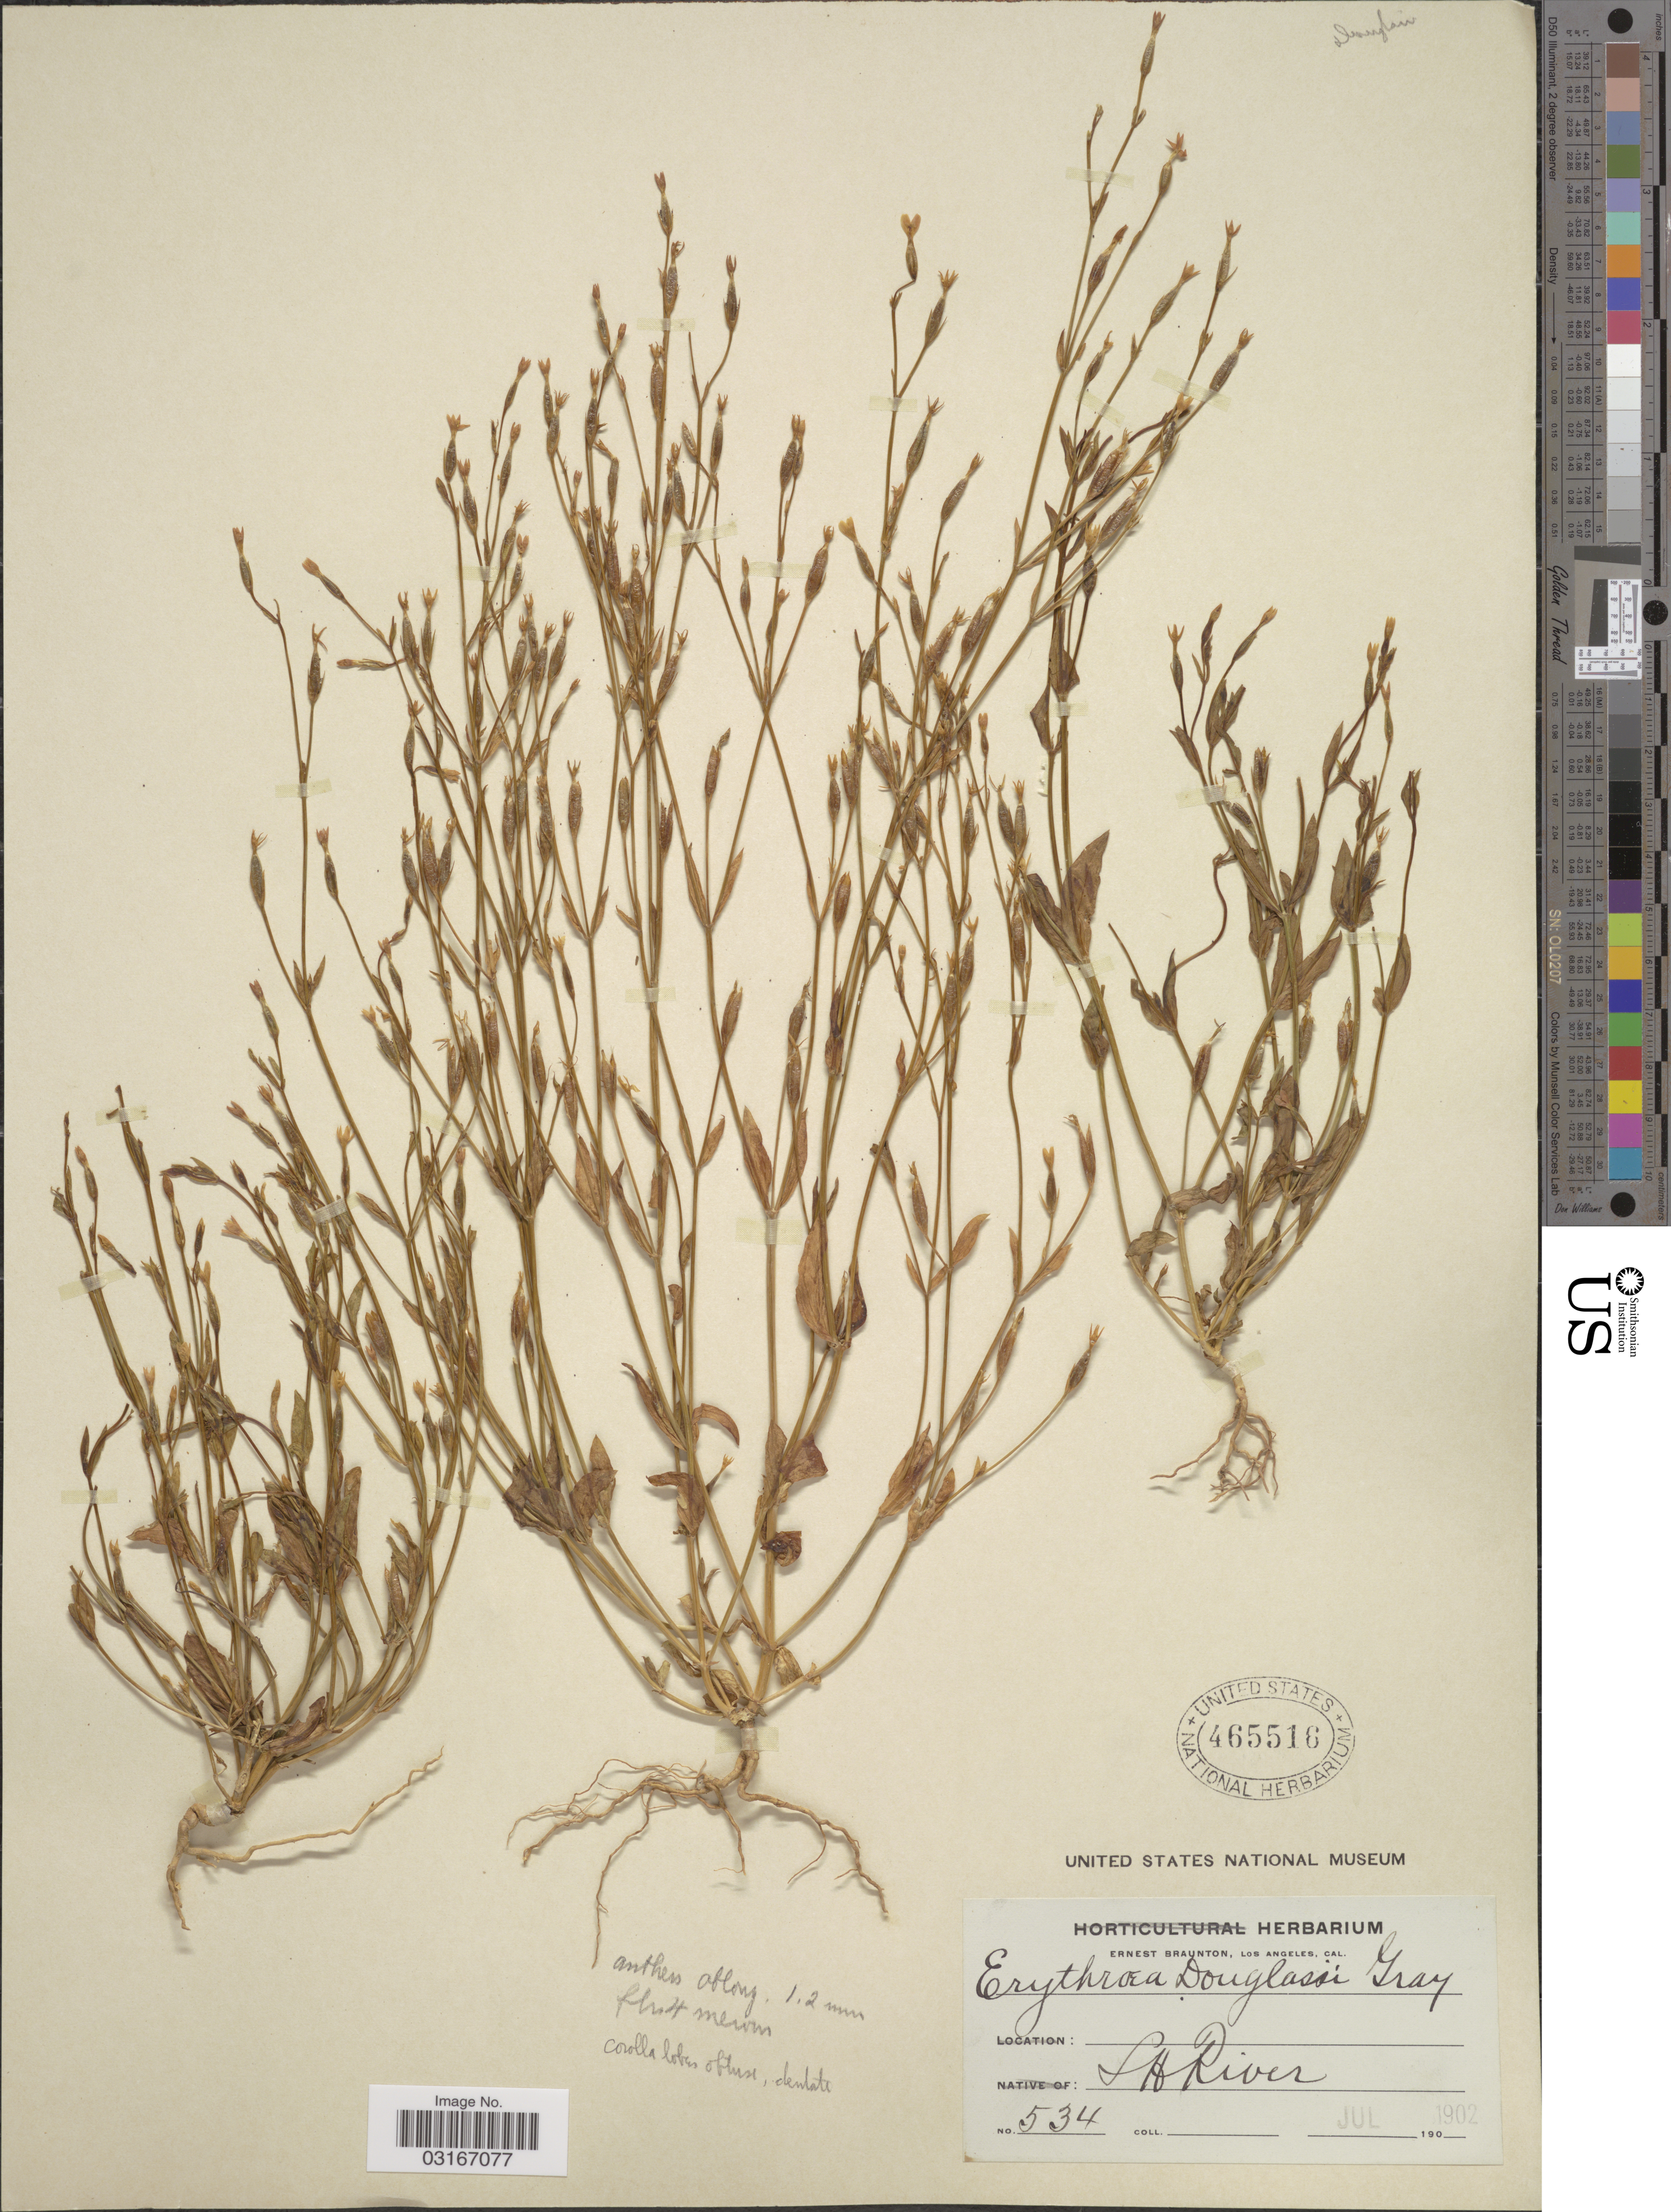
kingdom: Plantae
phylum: Tracheophyta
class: Magnoliopsida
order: Gentianales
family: Gentianaceae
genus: Centaurium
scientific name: Centaurium exaltatum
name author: (Griseb.) W. Wight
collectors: E. Braunton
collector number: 534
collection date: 1902-07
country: United States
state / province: California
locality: S.H. River.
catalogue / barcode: US 465516